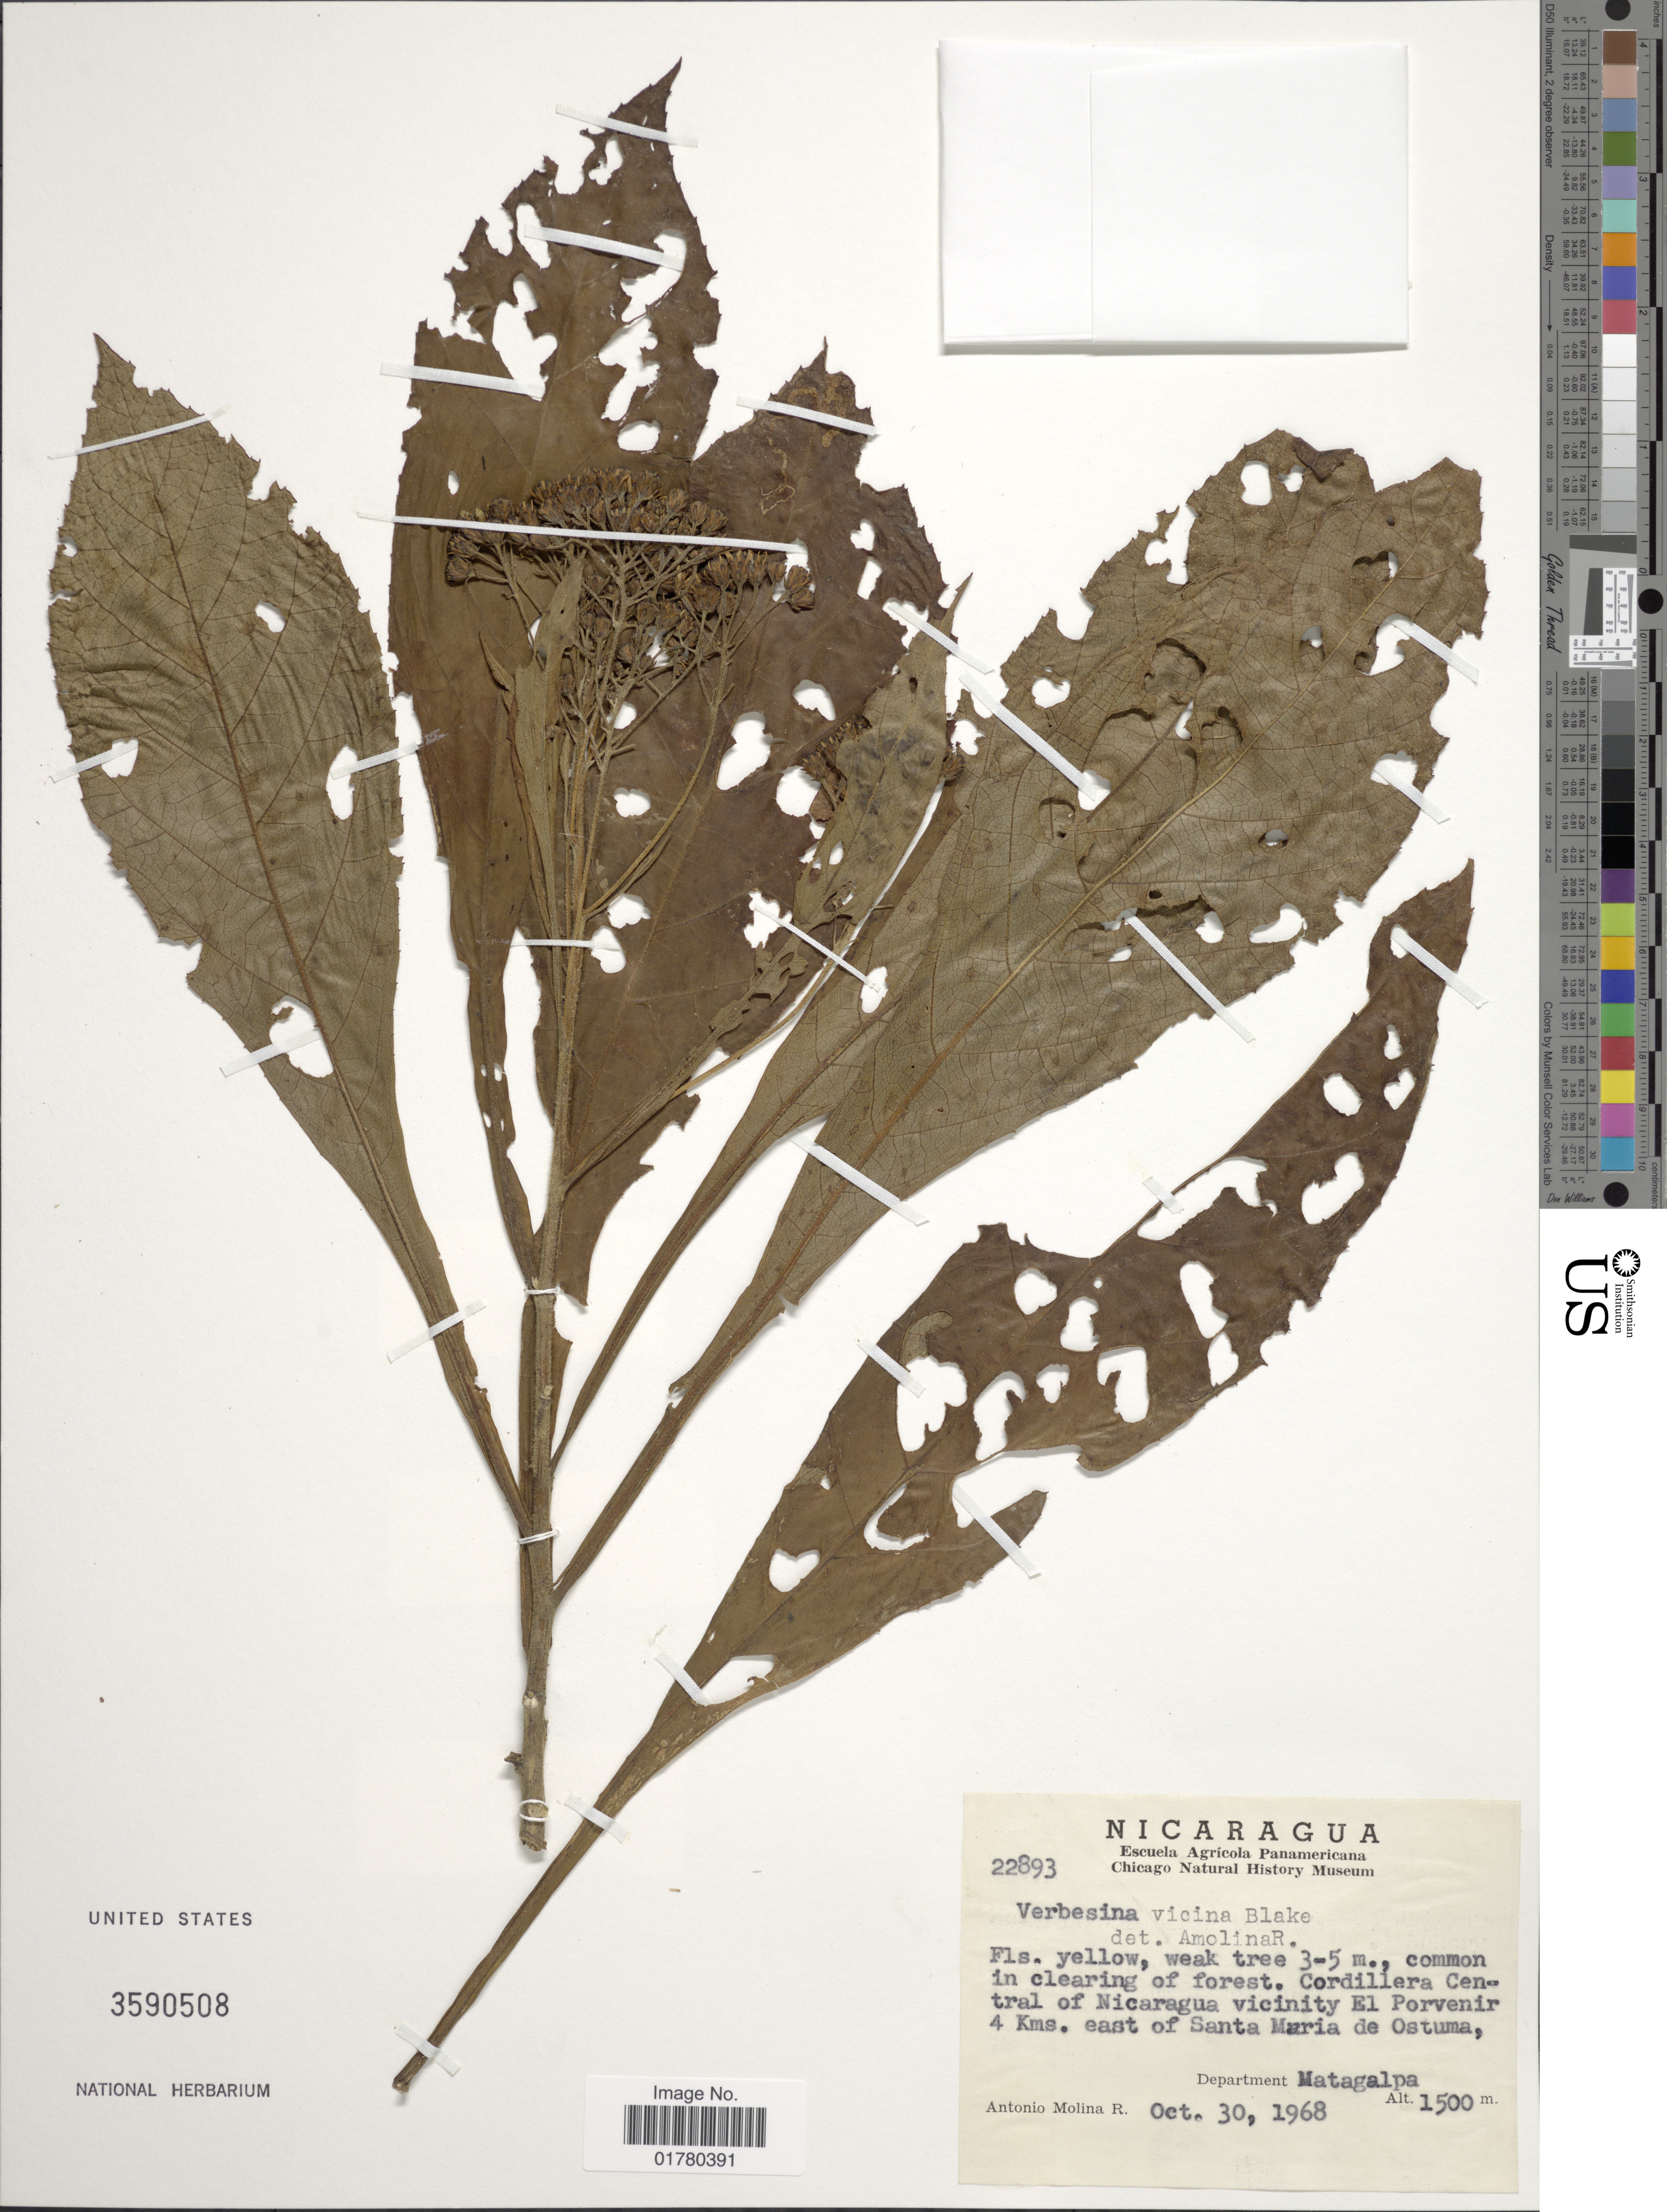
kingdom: Plantae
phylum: Tracheophyta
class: Magnoliopsida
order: Asterales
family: Asteraceae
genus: Verbesina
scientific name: Verbesina vicina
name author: S.F. Blake in Yunck.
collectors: A. Molina R.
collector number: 22893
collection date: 1968-10-30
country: Nicaragua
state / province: Matagalpa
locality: Cordillera Central of Nicaragua vicinity El Porvenir 4 Kms. east of Santa Maria de Ostuma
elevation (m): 1500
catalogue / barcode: US 3590508